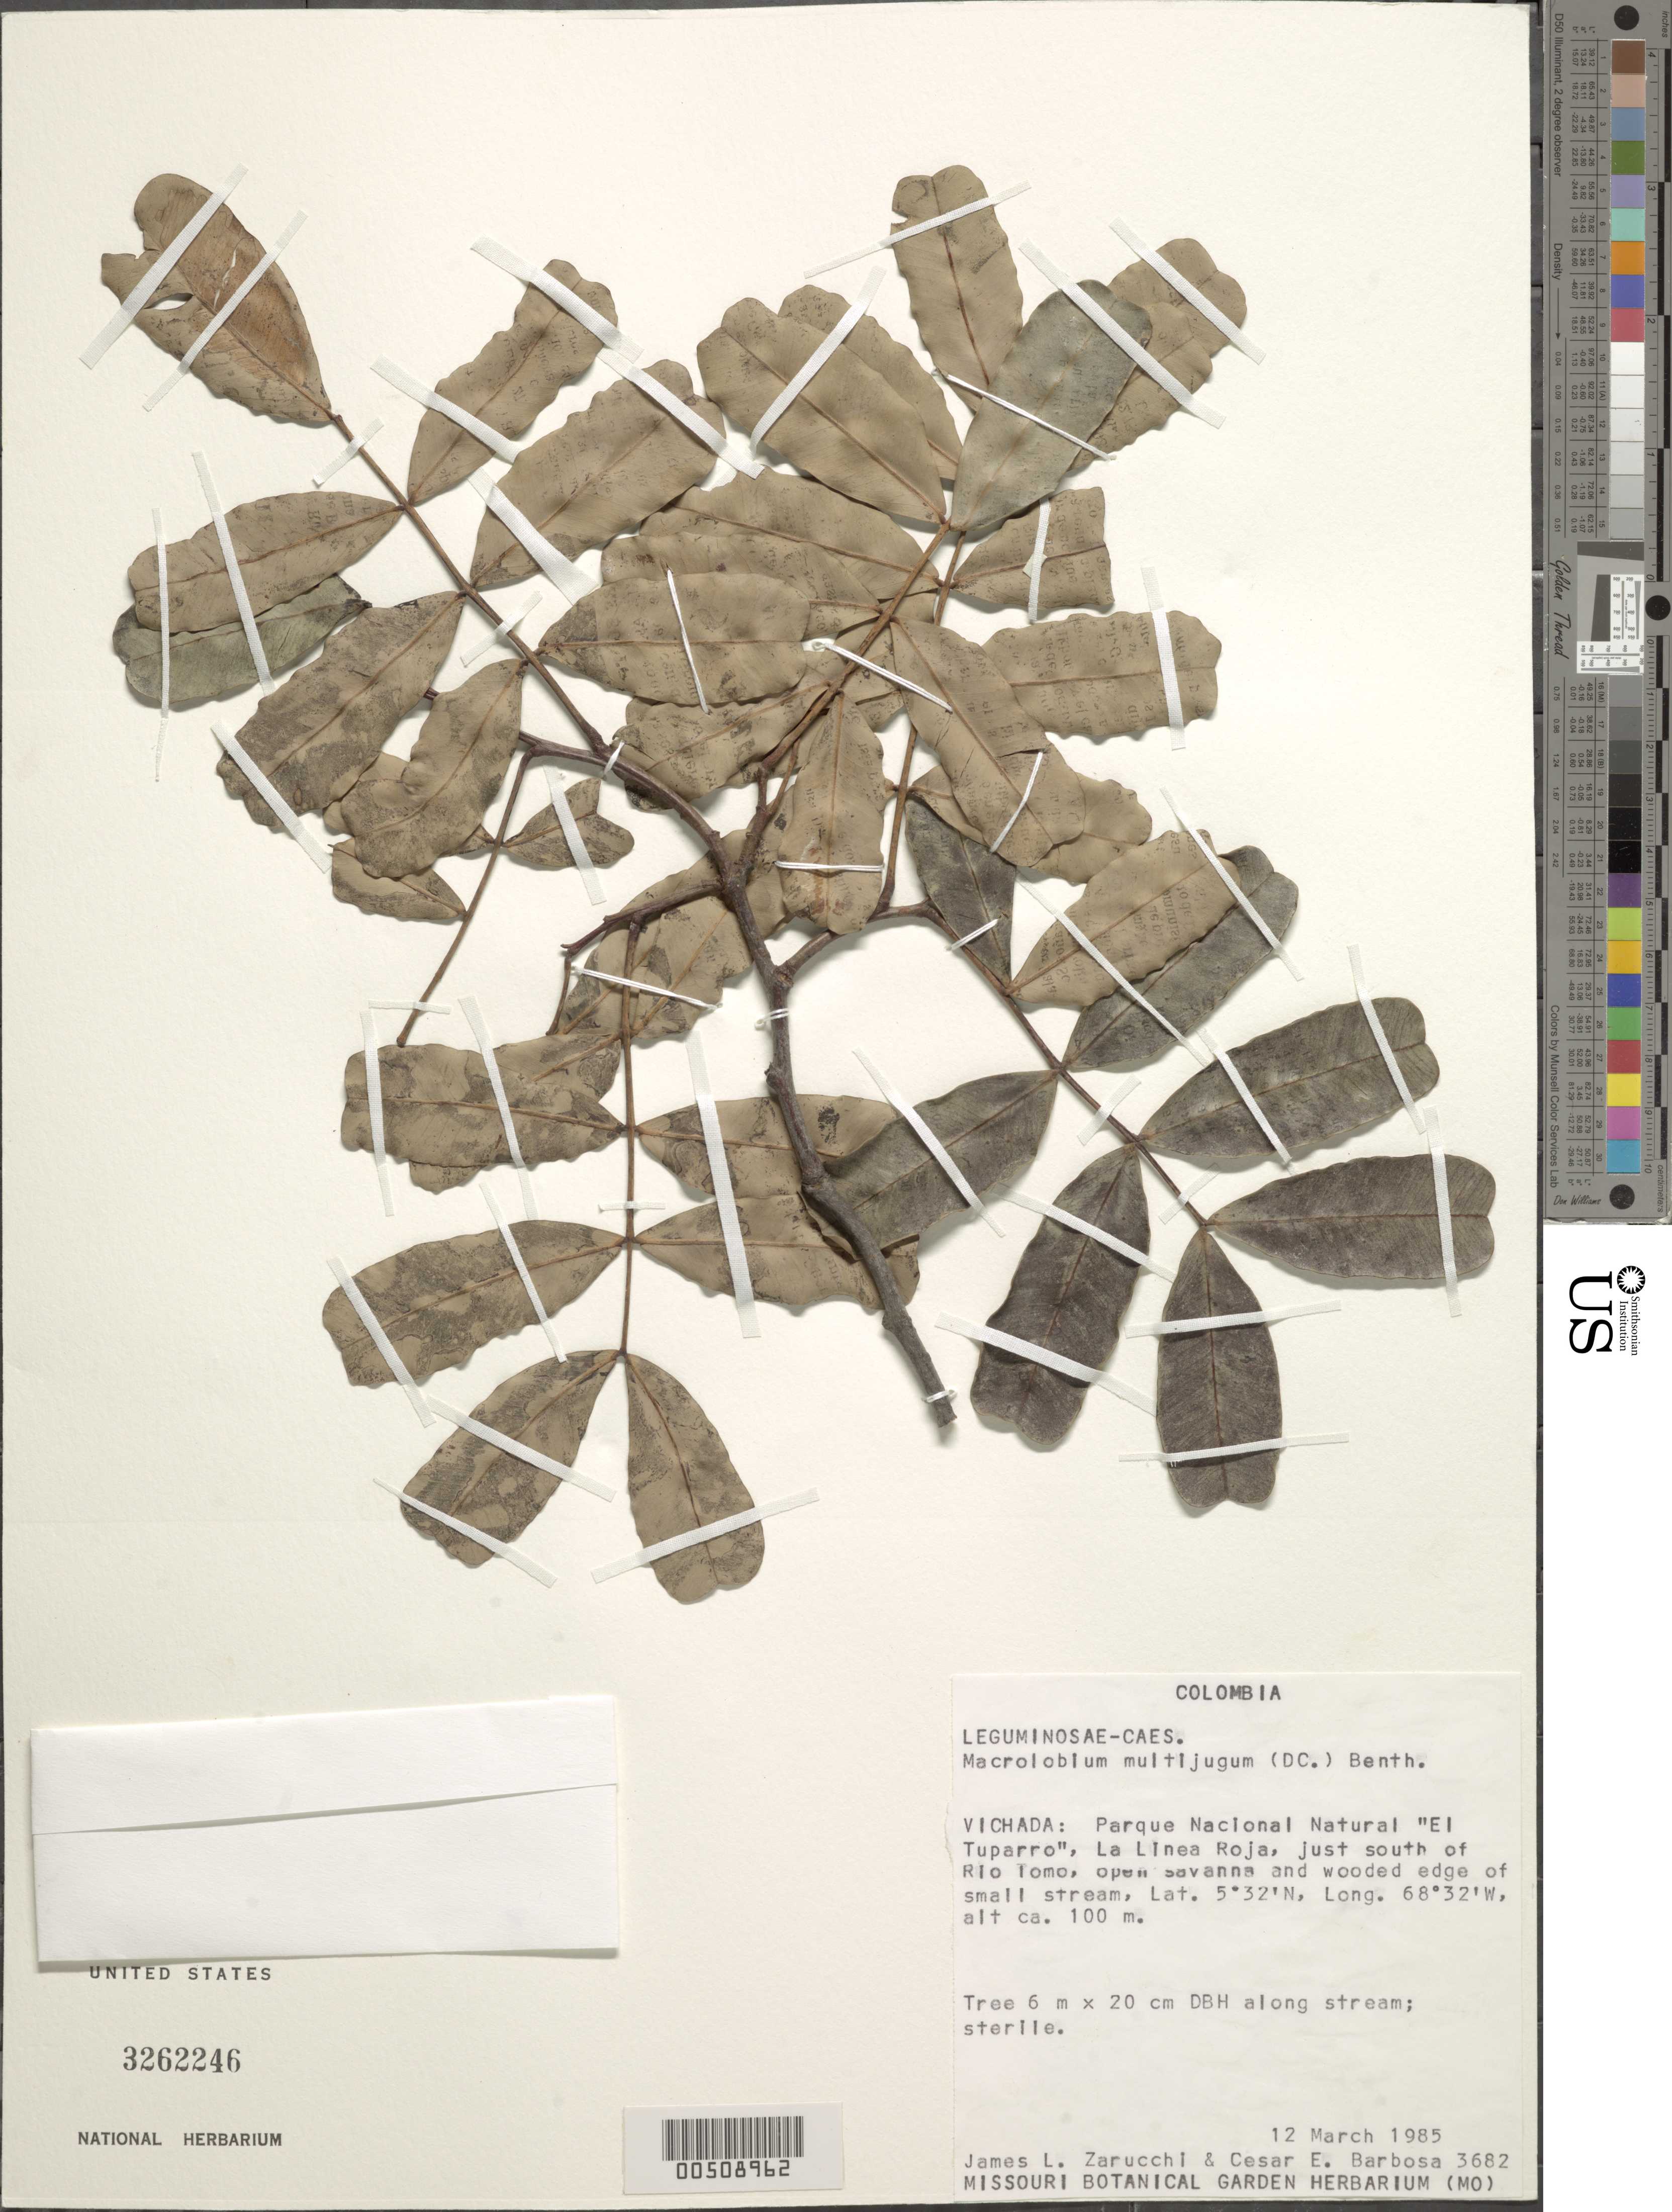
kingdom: Plantae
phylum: Tracheophyta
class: Magnoliopsida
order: Fabales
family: Fabaceae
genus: Macrolobium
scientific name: Macrolobium multijugum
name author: (DC.) Benth.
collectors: J. L. Zarucchi & C. E. Barbosa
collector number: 3682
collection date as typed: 12 Mar 1985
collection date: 1985-03-12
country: Colombia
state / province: Vichada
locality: El tuparro natural National Park, la linea roja, S of Rio tomo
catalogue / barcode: US 3262246